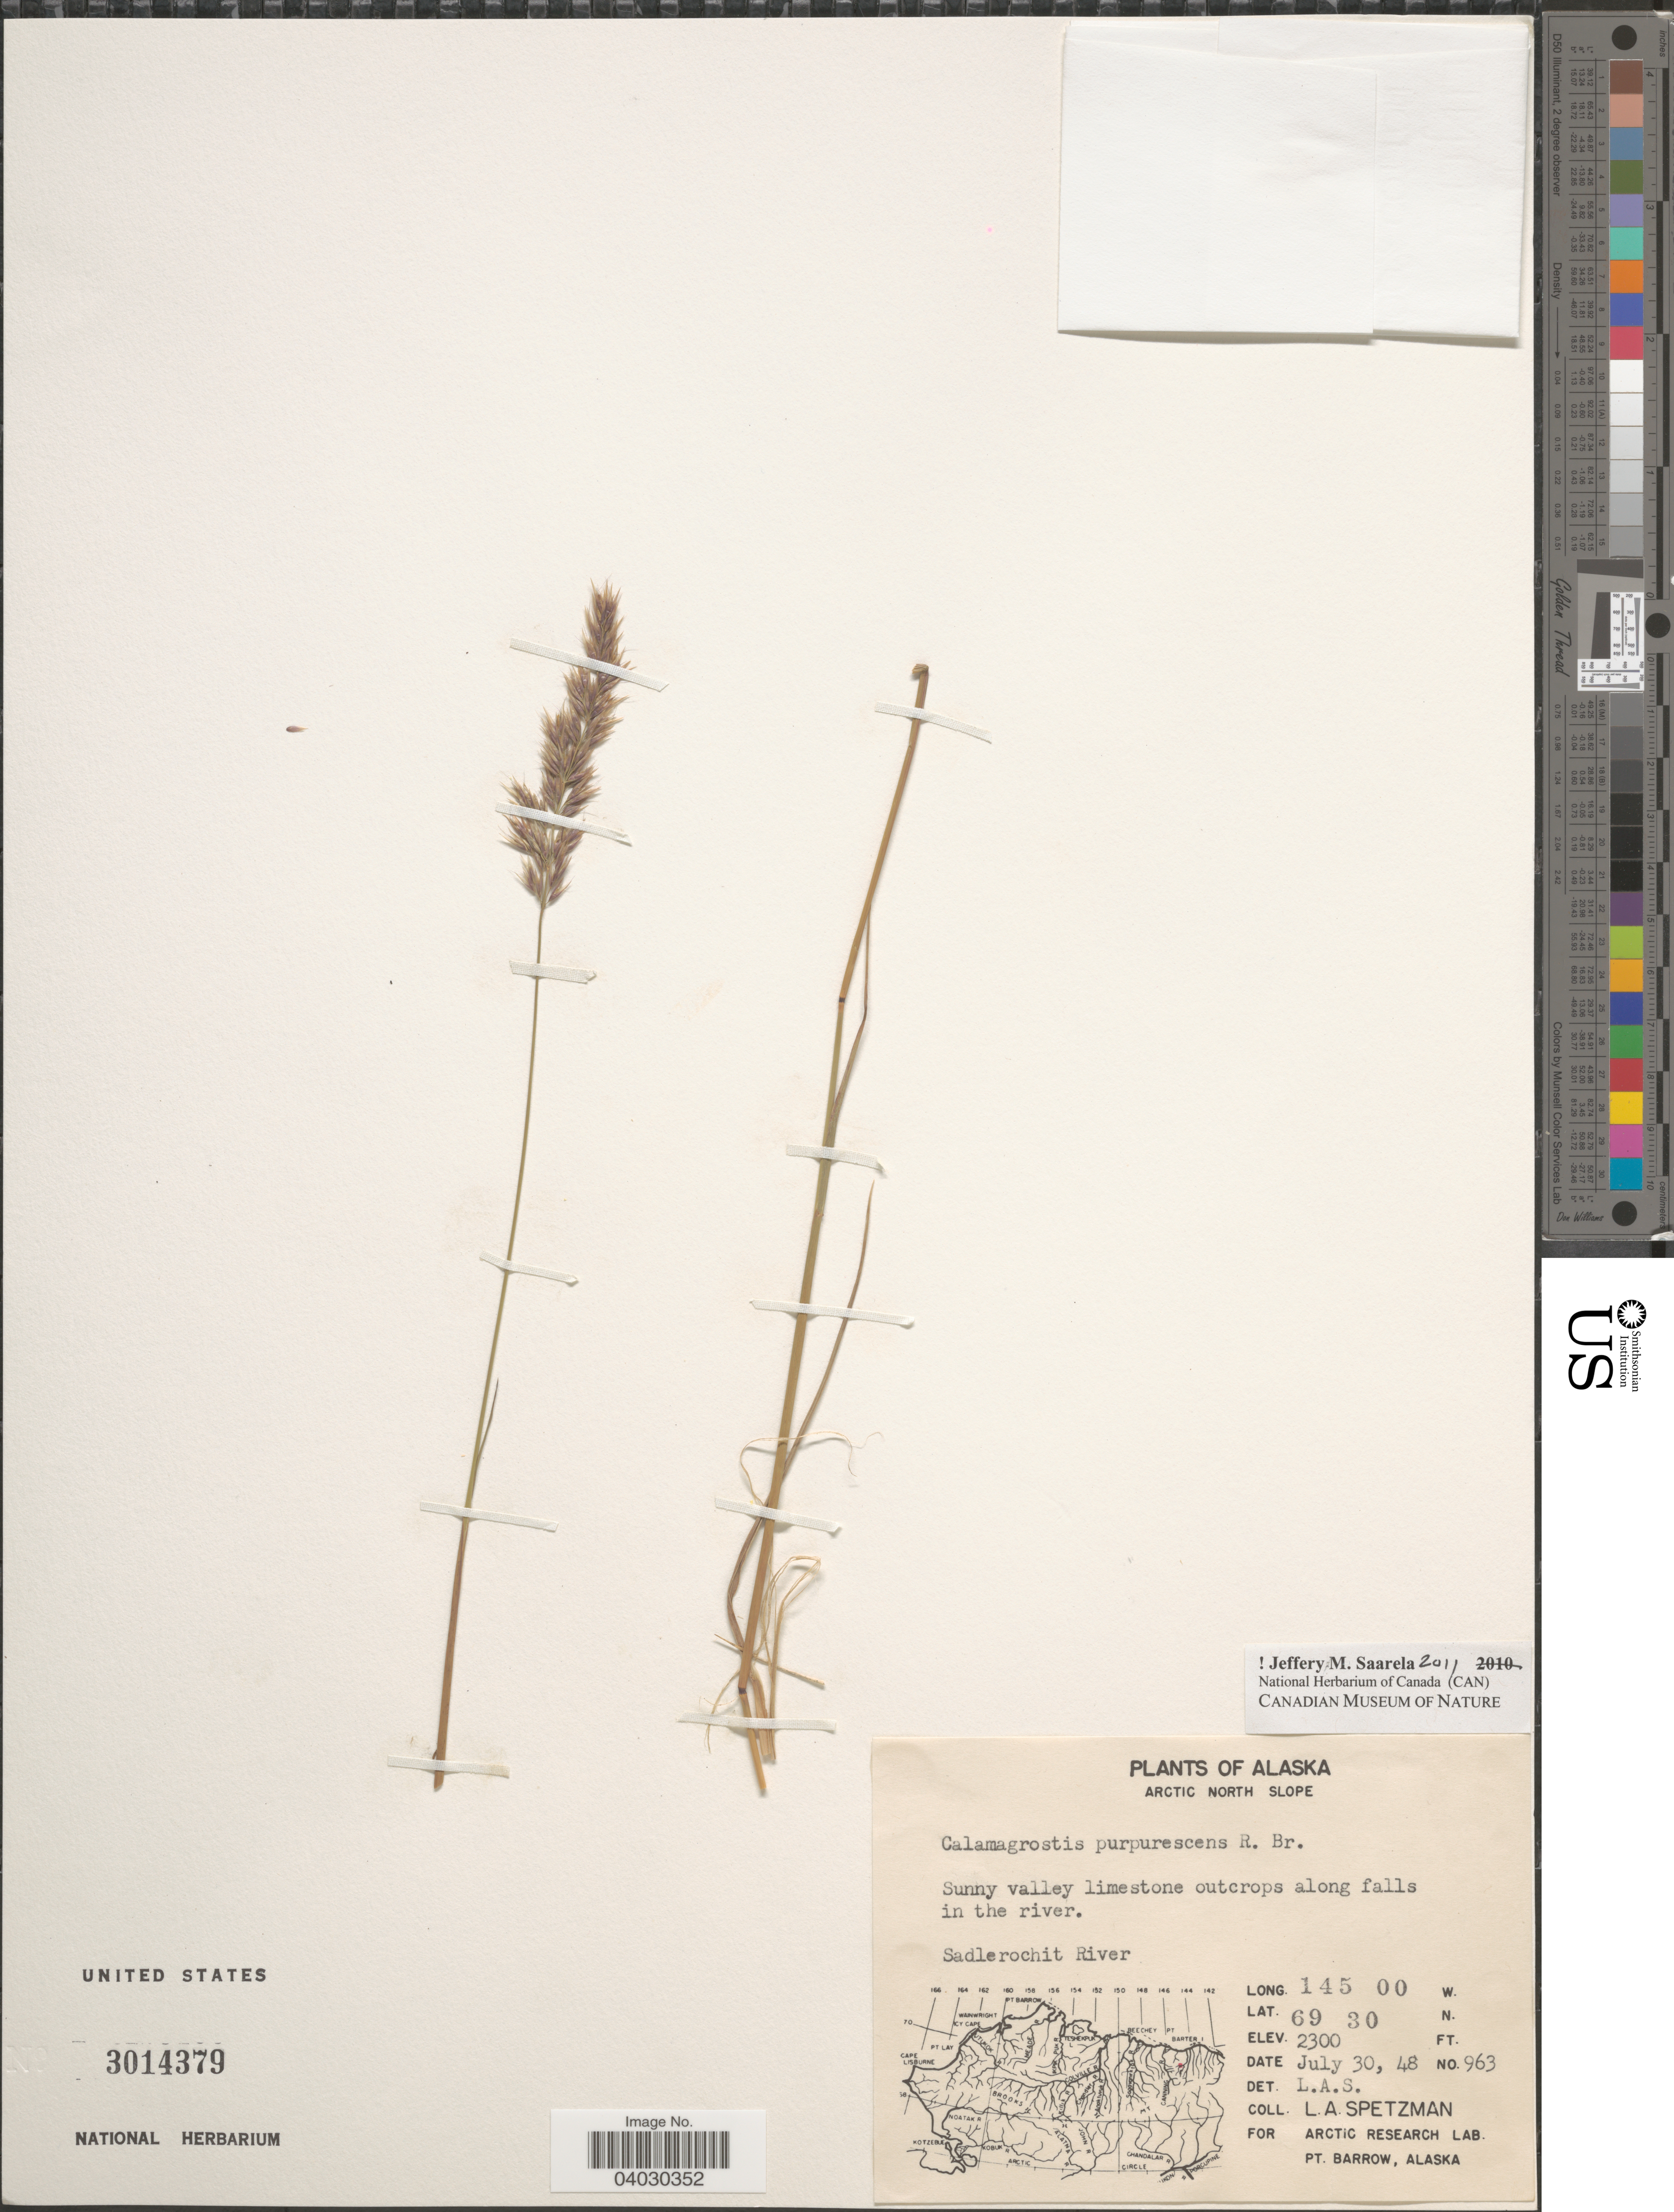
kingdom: Plantae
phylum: Tracheophyta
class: Liliopsida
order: Poales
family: Poaceae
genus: Calamagrostis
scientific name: Calamagrostis purpurascens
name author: R. Br.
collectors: L. Spetzman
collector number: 963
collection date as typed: Transcribed d/m/y: 30/7/48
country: United States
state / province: Alaska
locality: Arctic North Slope. Along falls in the river. Sadlerochit River.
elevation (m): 701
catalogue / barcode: US 3014379